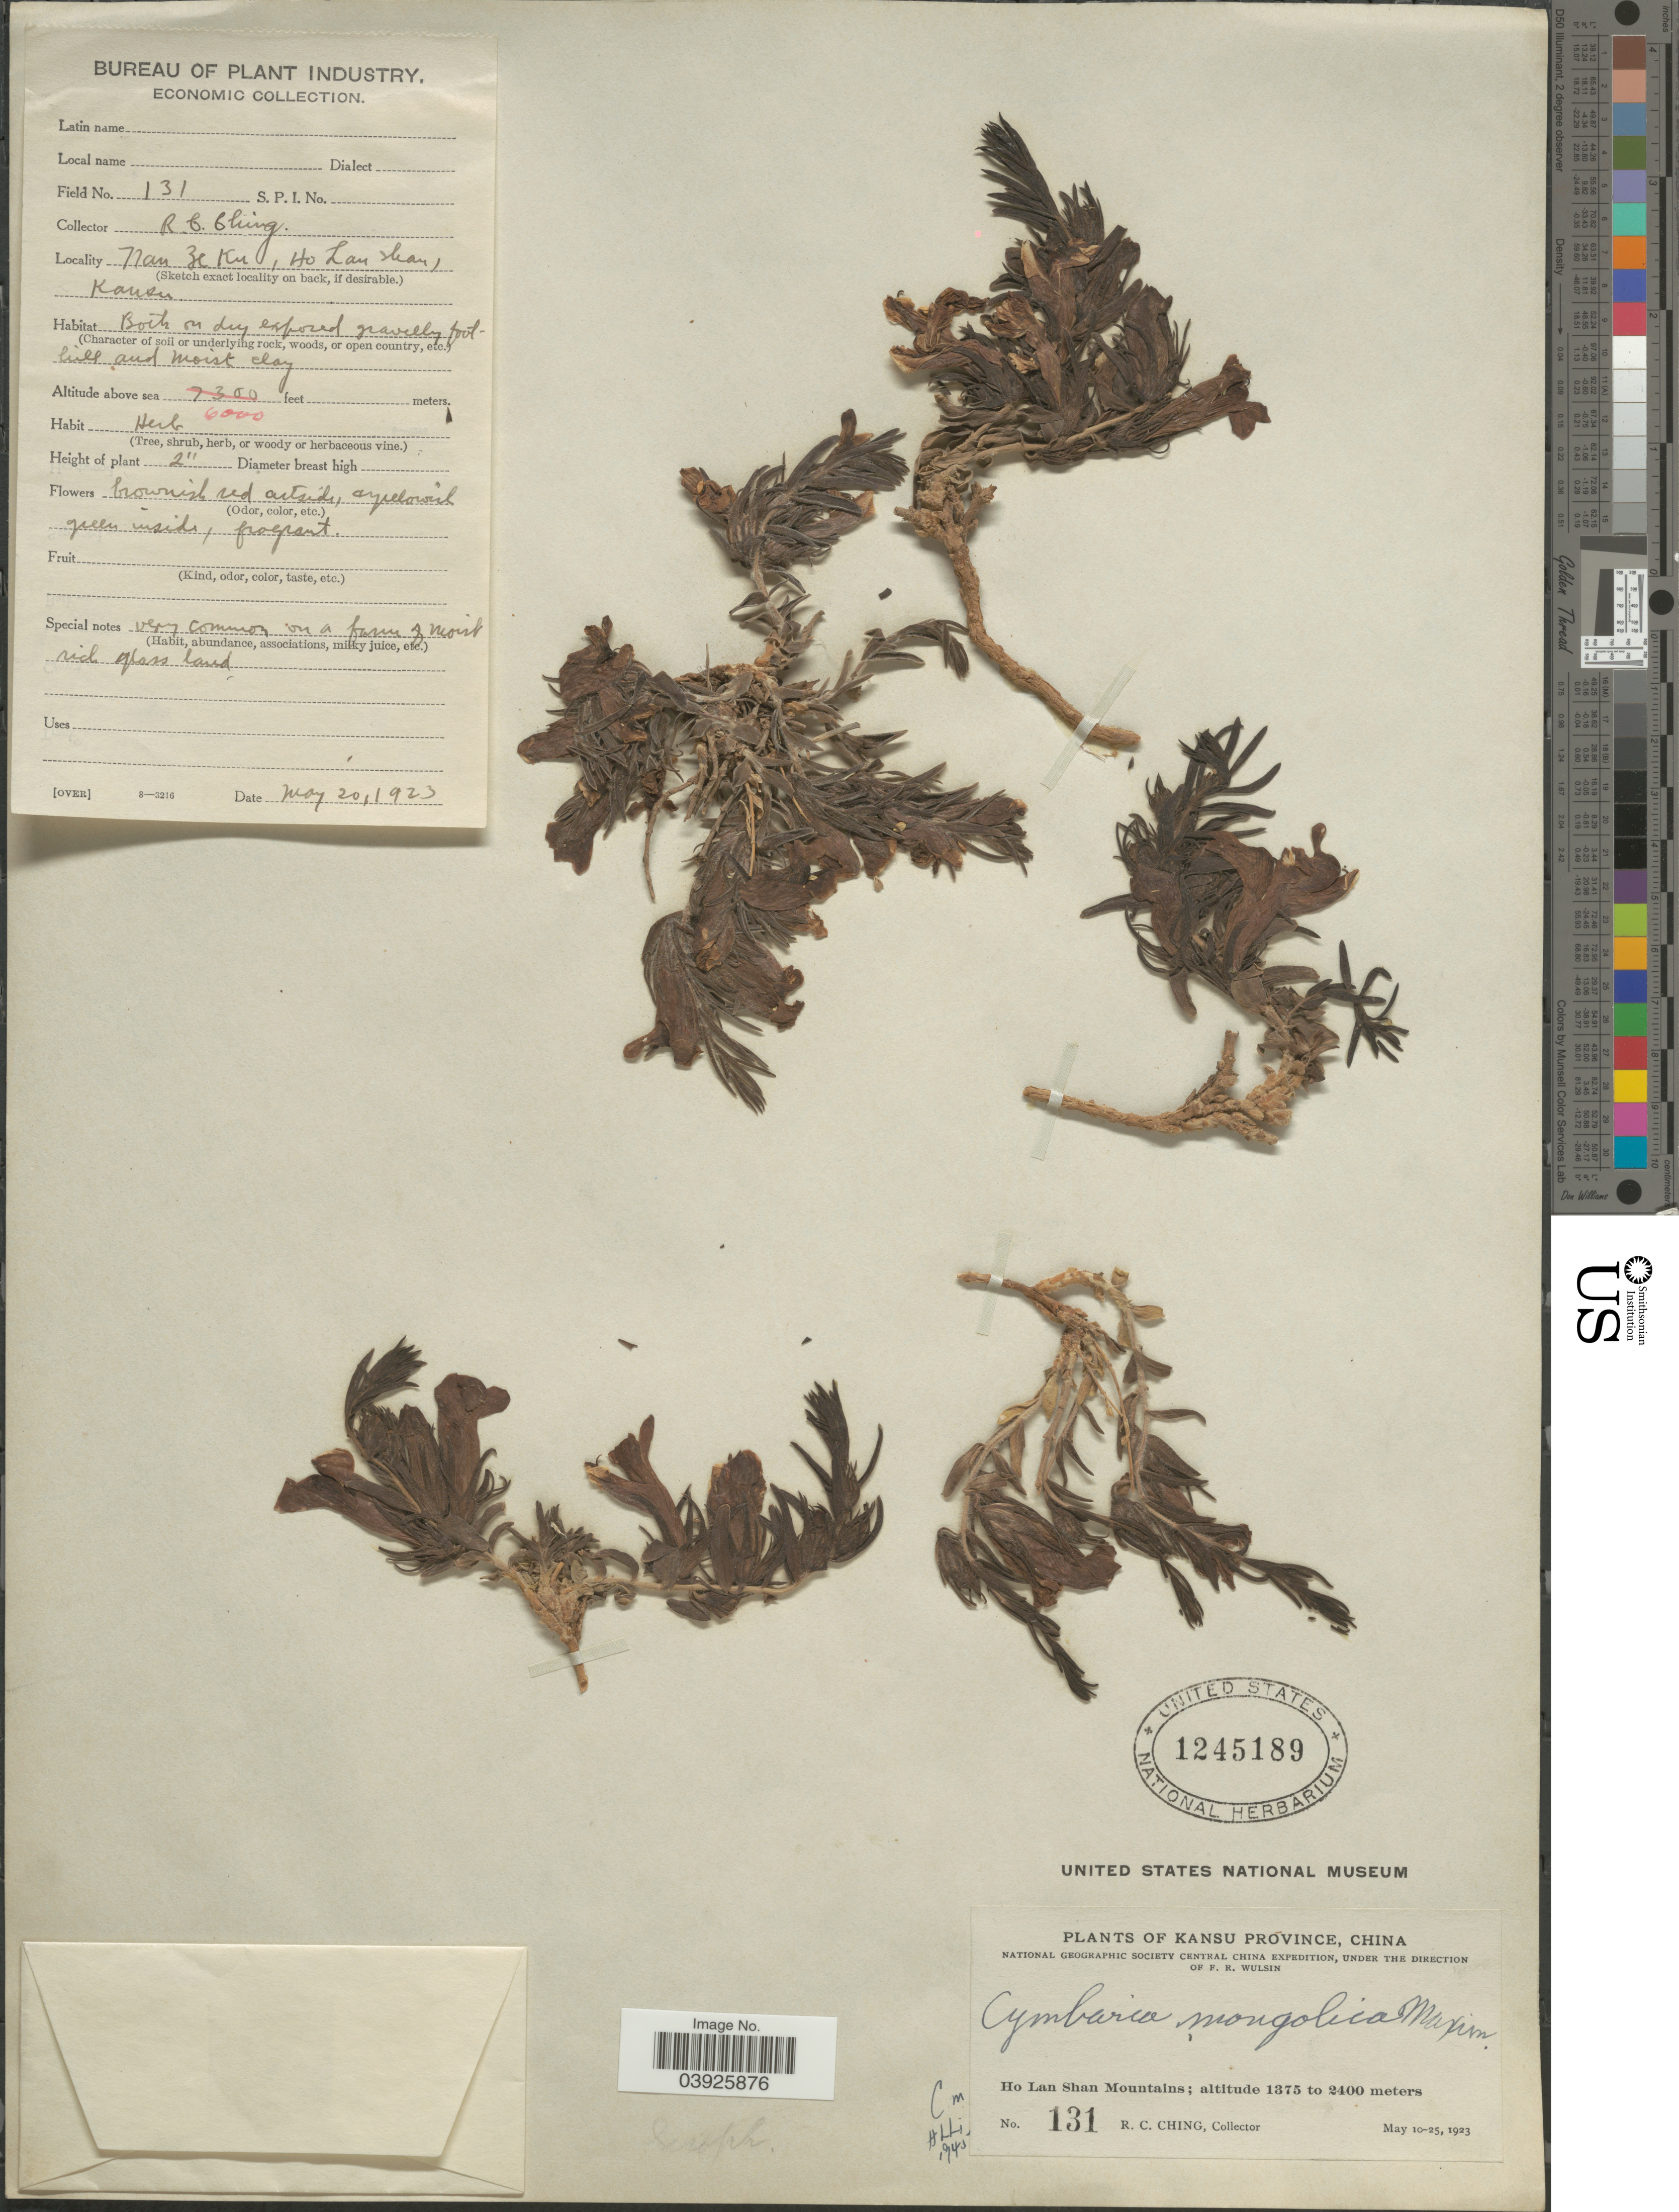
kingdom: Plantae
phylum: Tracheophyta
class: Magnoliopsida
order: Lamiales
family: Orobanchaceae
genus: Cymbaria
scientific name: Cymbaria mongolica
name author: Maxim.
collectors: R. C. Ching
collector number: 131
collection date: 1923-05-20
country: China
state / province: Gansu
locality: Kansu Province. Ho Lan Shan Mountains. Nan Ze Ku, Ho Lan Shan, Kansu.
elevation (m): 1829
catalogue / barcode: US 1245189